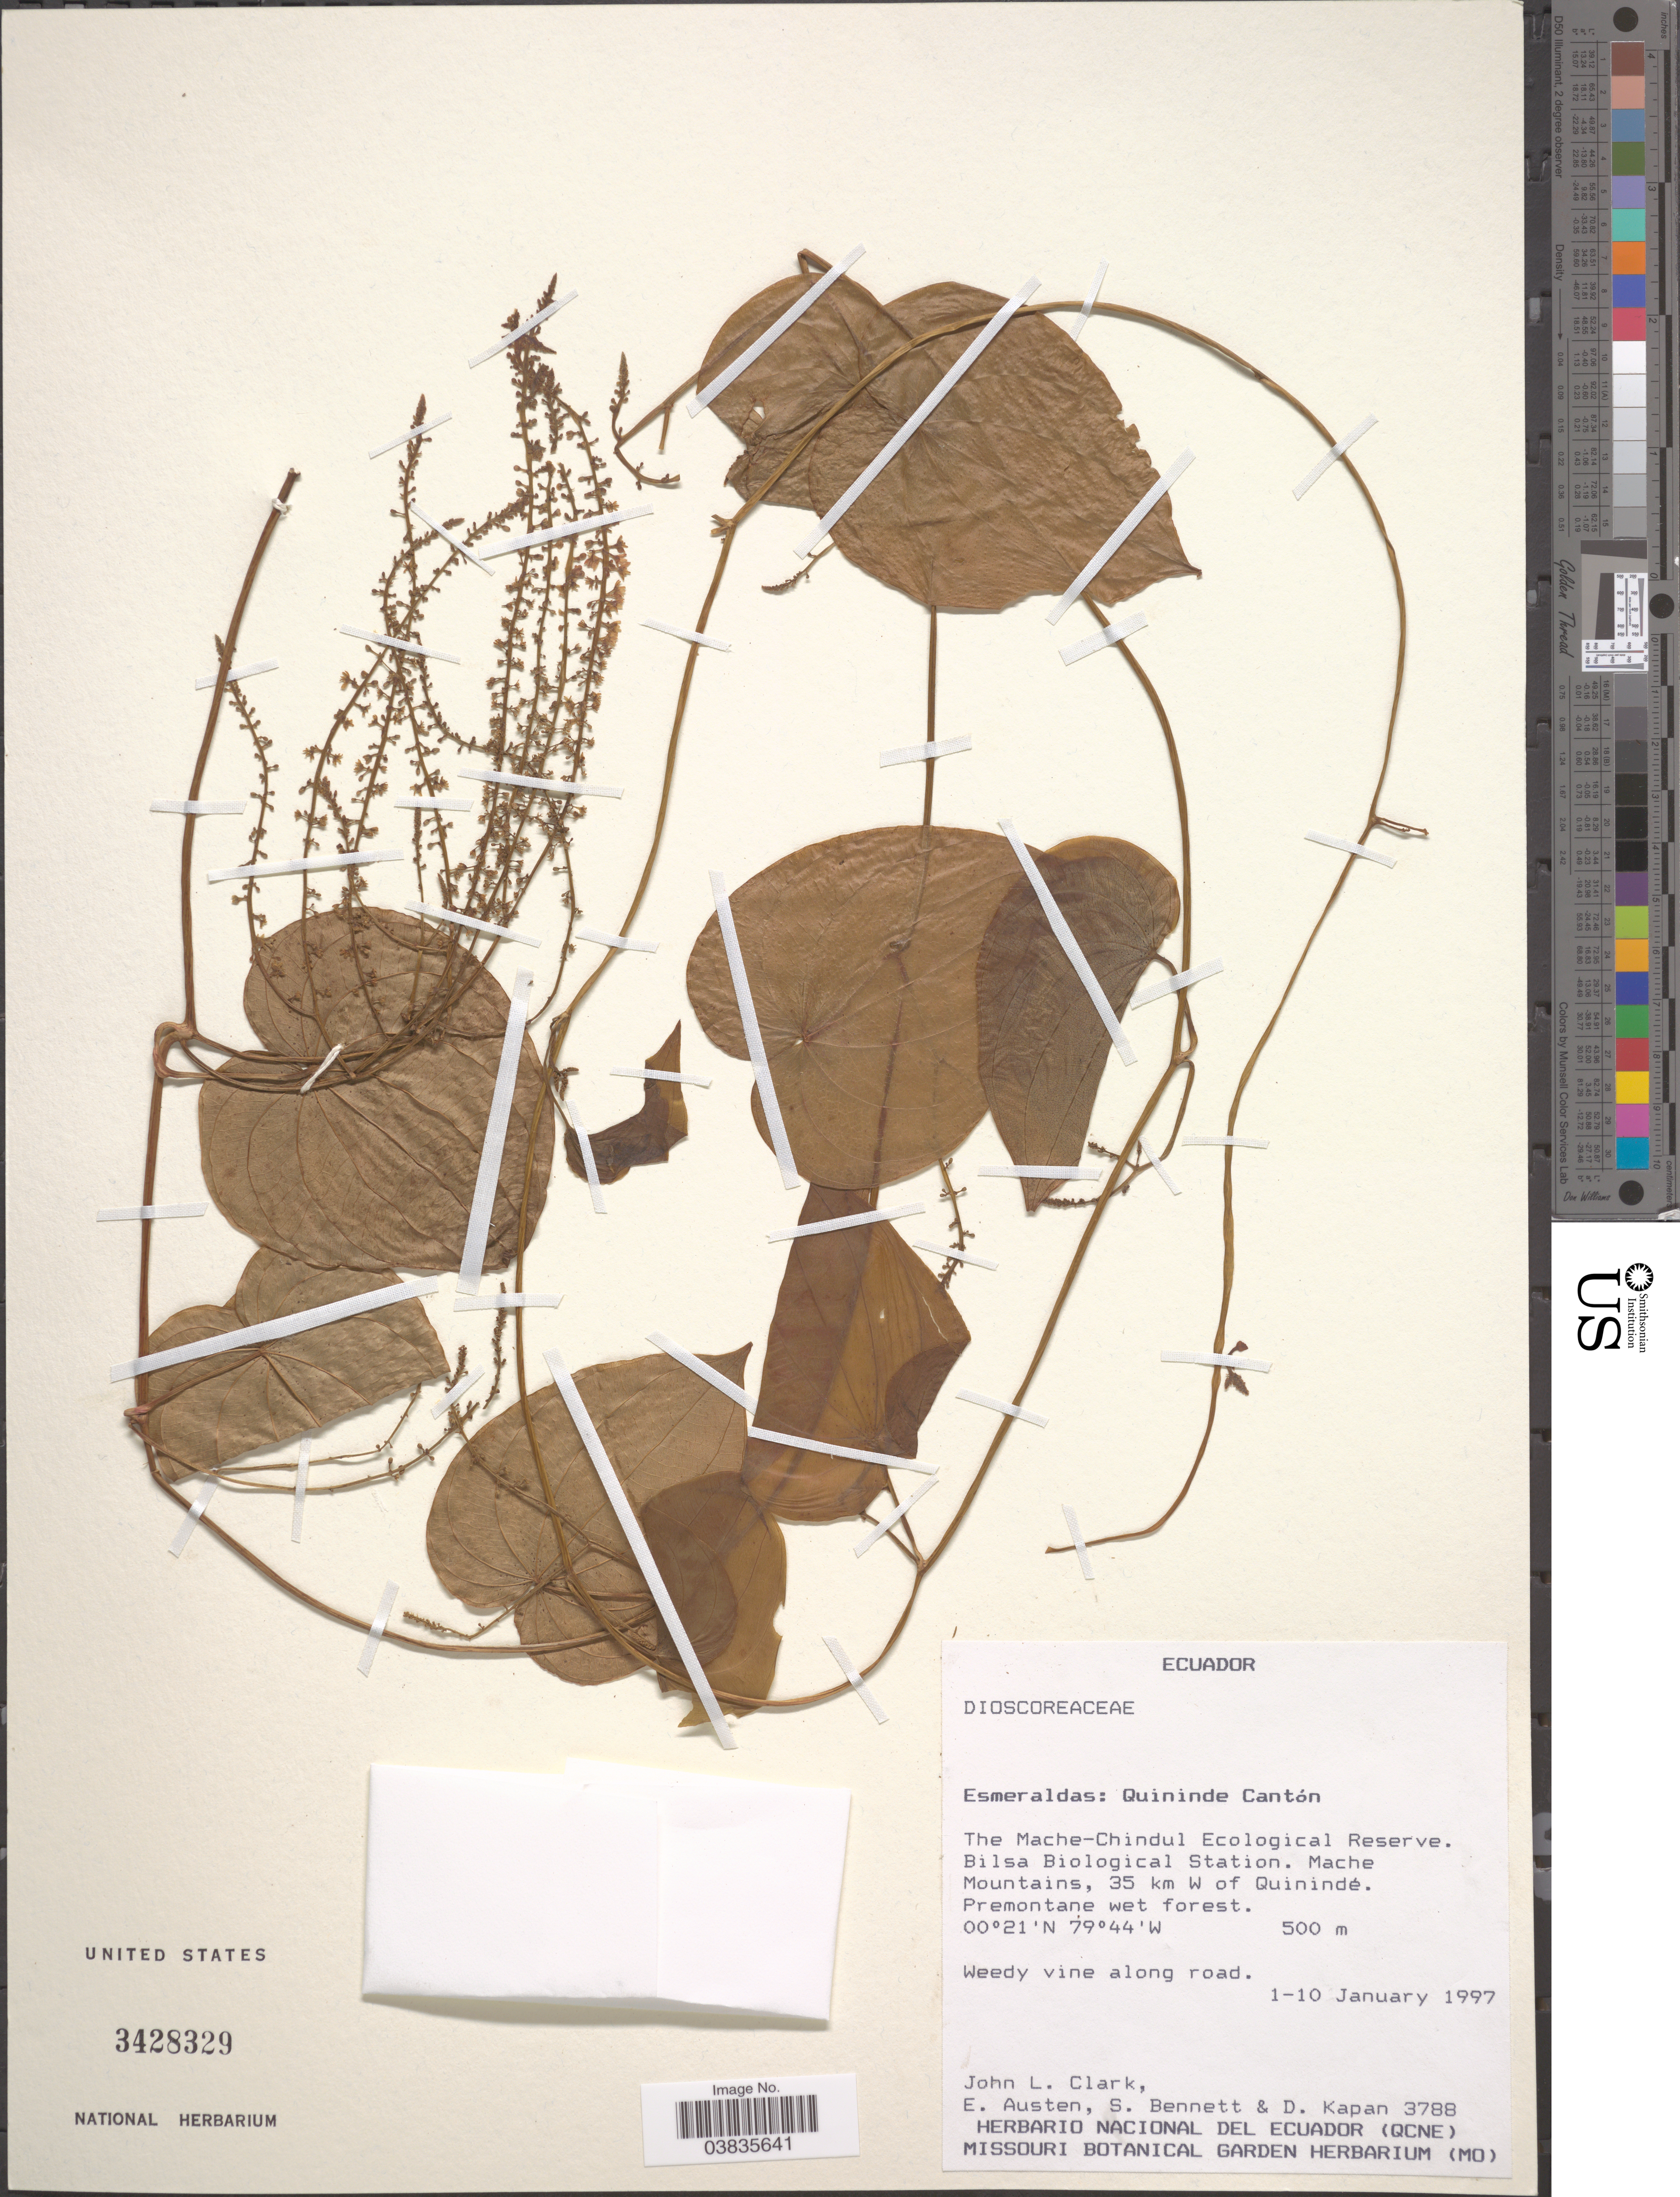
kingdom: Plantae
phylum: Tracheophyta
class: Liliopsida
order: Dioscoreales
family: Dioscoreaceae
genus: Dioscorea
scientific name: Dioscorea sp.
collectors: J. L. Clark, E. Austen, S. Bennett & D. Kapan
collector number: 3788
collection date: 1997-01-01/1997-01-10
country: Ecuador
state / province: Esmeraldas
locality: Quininde Cantón. The Mache-Chindul Ecological Reserve. Bilsa Biological Station. Mache Mountains, 35 km W of Quinindé.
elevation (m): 500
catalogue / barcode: US 3428329